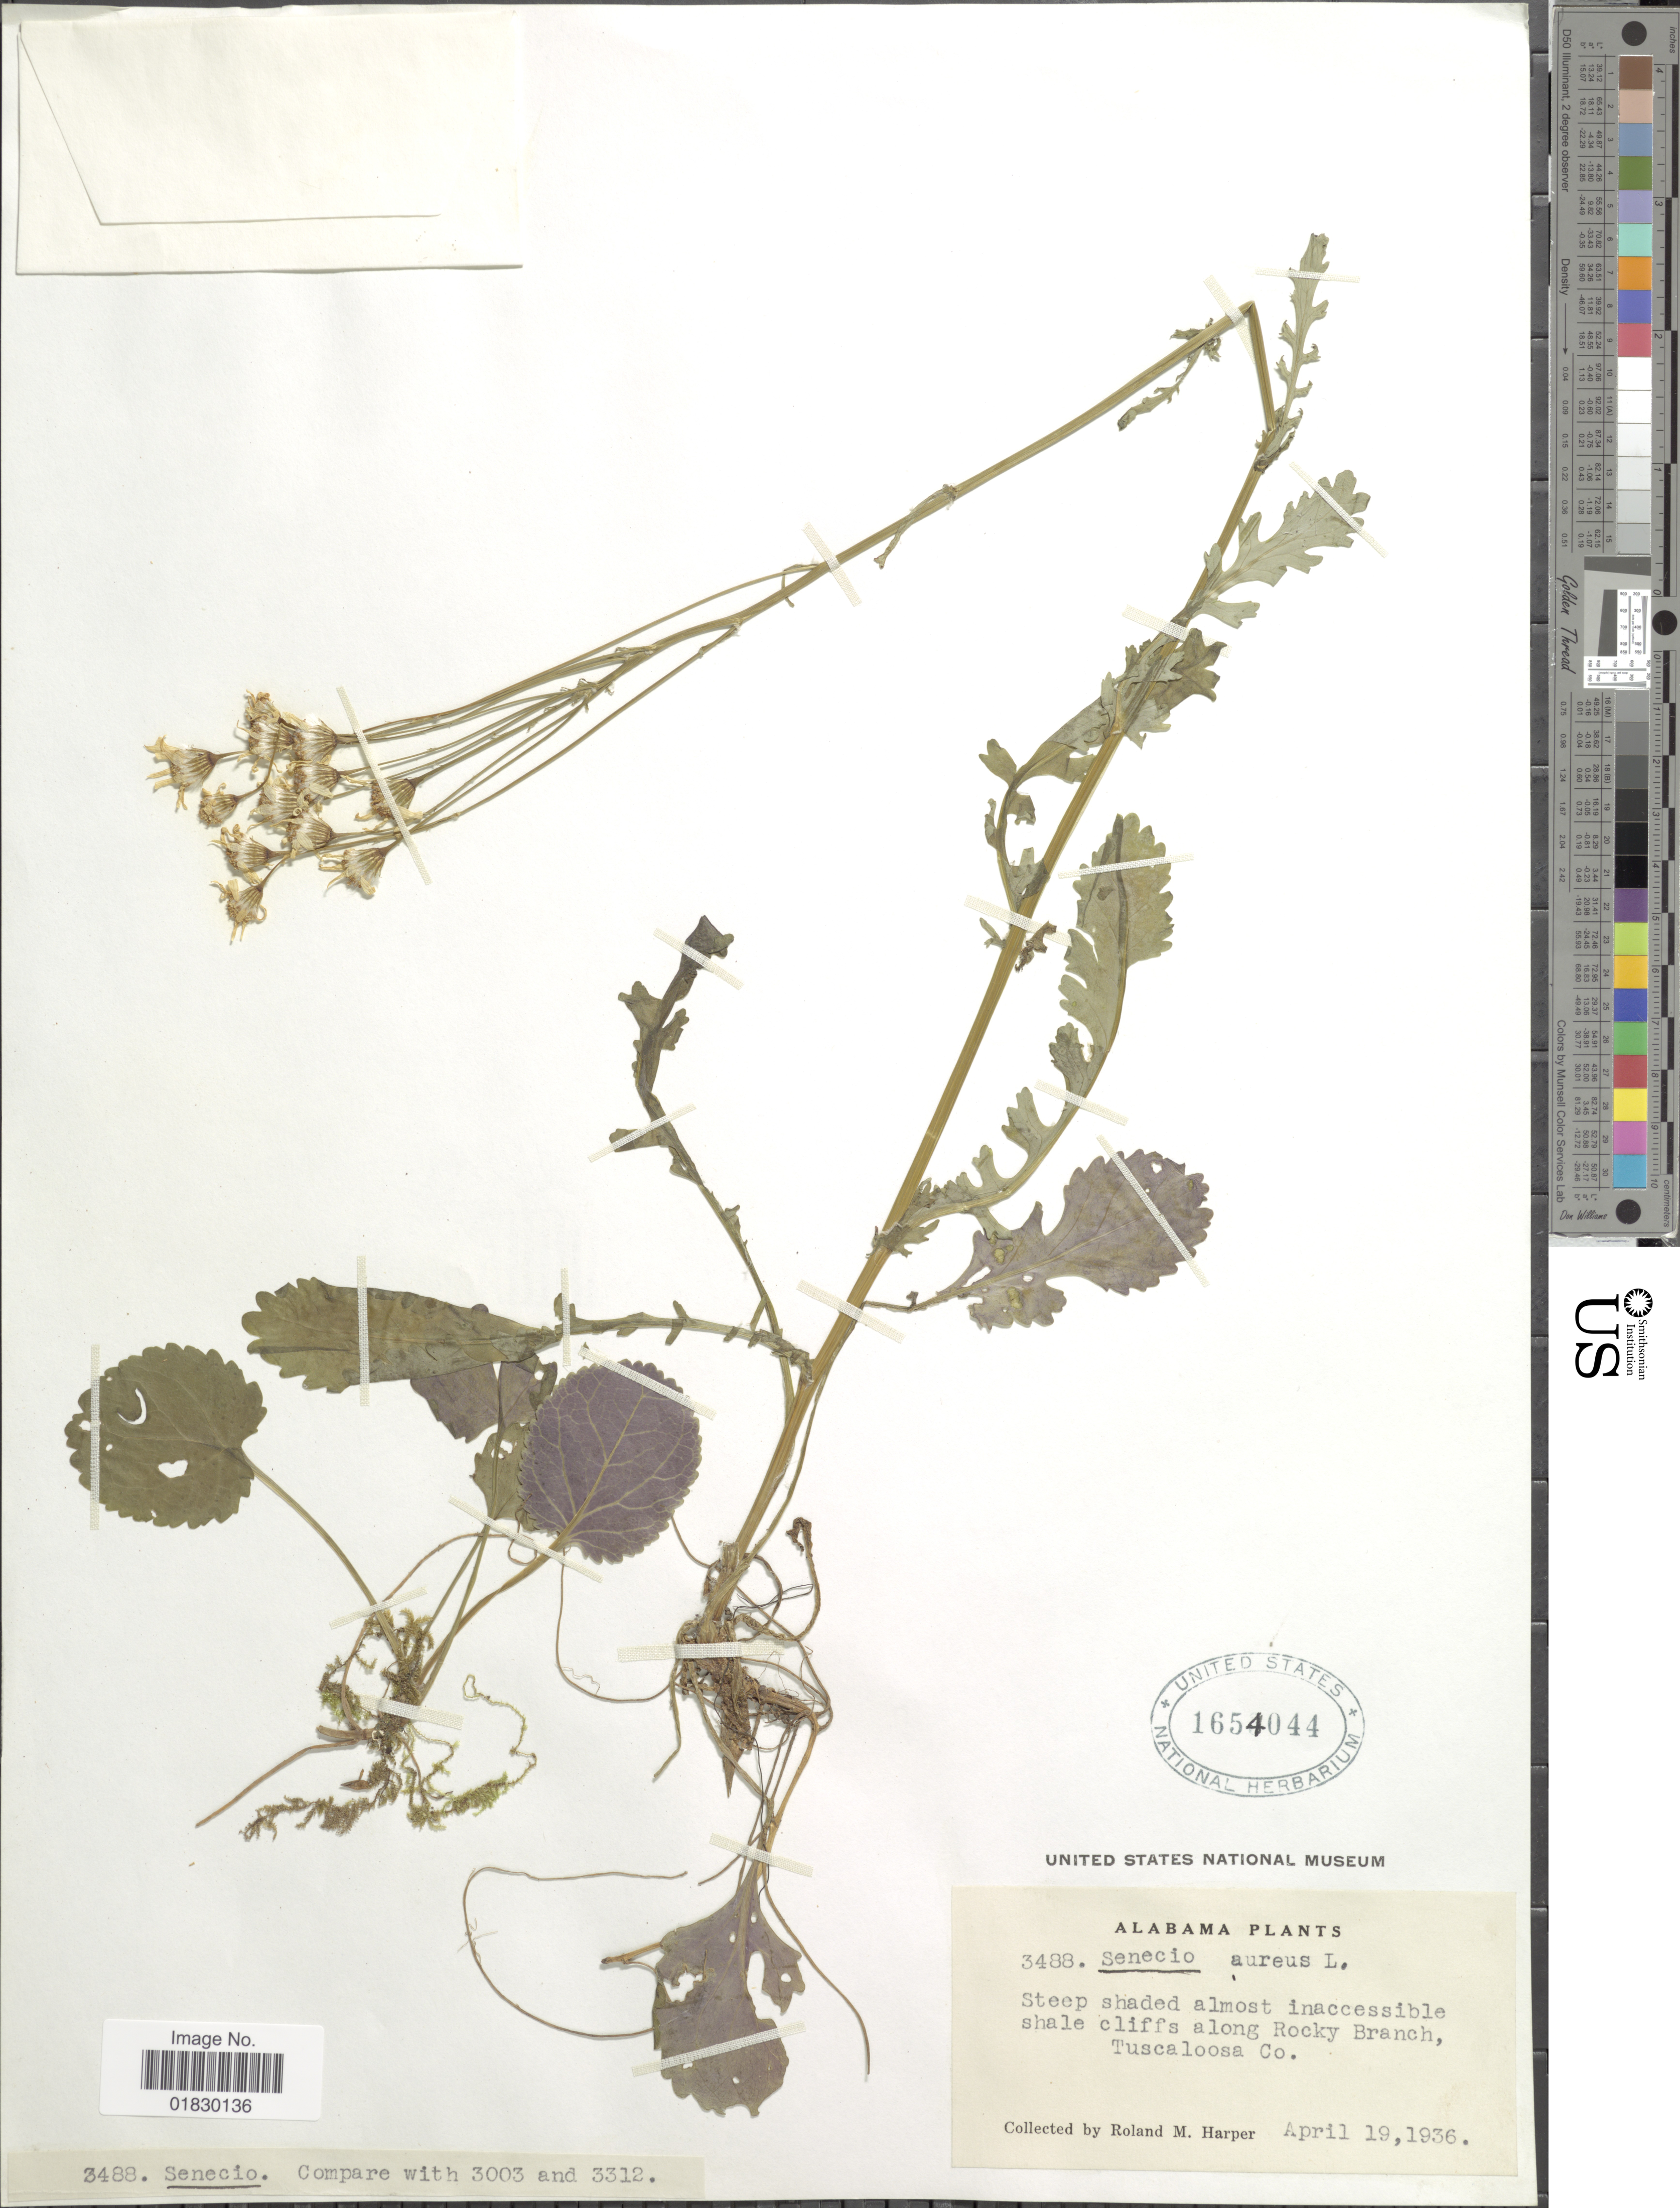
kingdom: Plantae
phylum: Tracheophyta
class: Magnoliopsida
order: Asterales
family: Asteraceae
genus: Packera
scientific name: Packera aurea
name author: (L.) Á. Löve & D. Löve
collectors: R. M. Harper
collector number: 3488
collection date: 1936-04-19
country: United States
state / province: Alabama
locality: Steep shaded almost inaccessible shale cliffs along Rocky Branch, Tuscaloosa Co.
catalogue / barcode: US 1654044